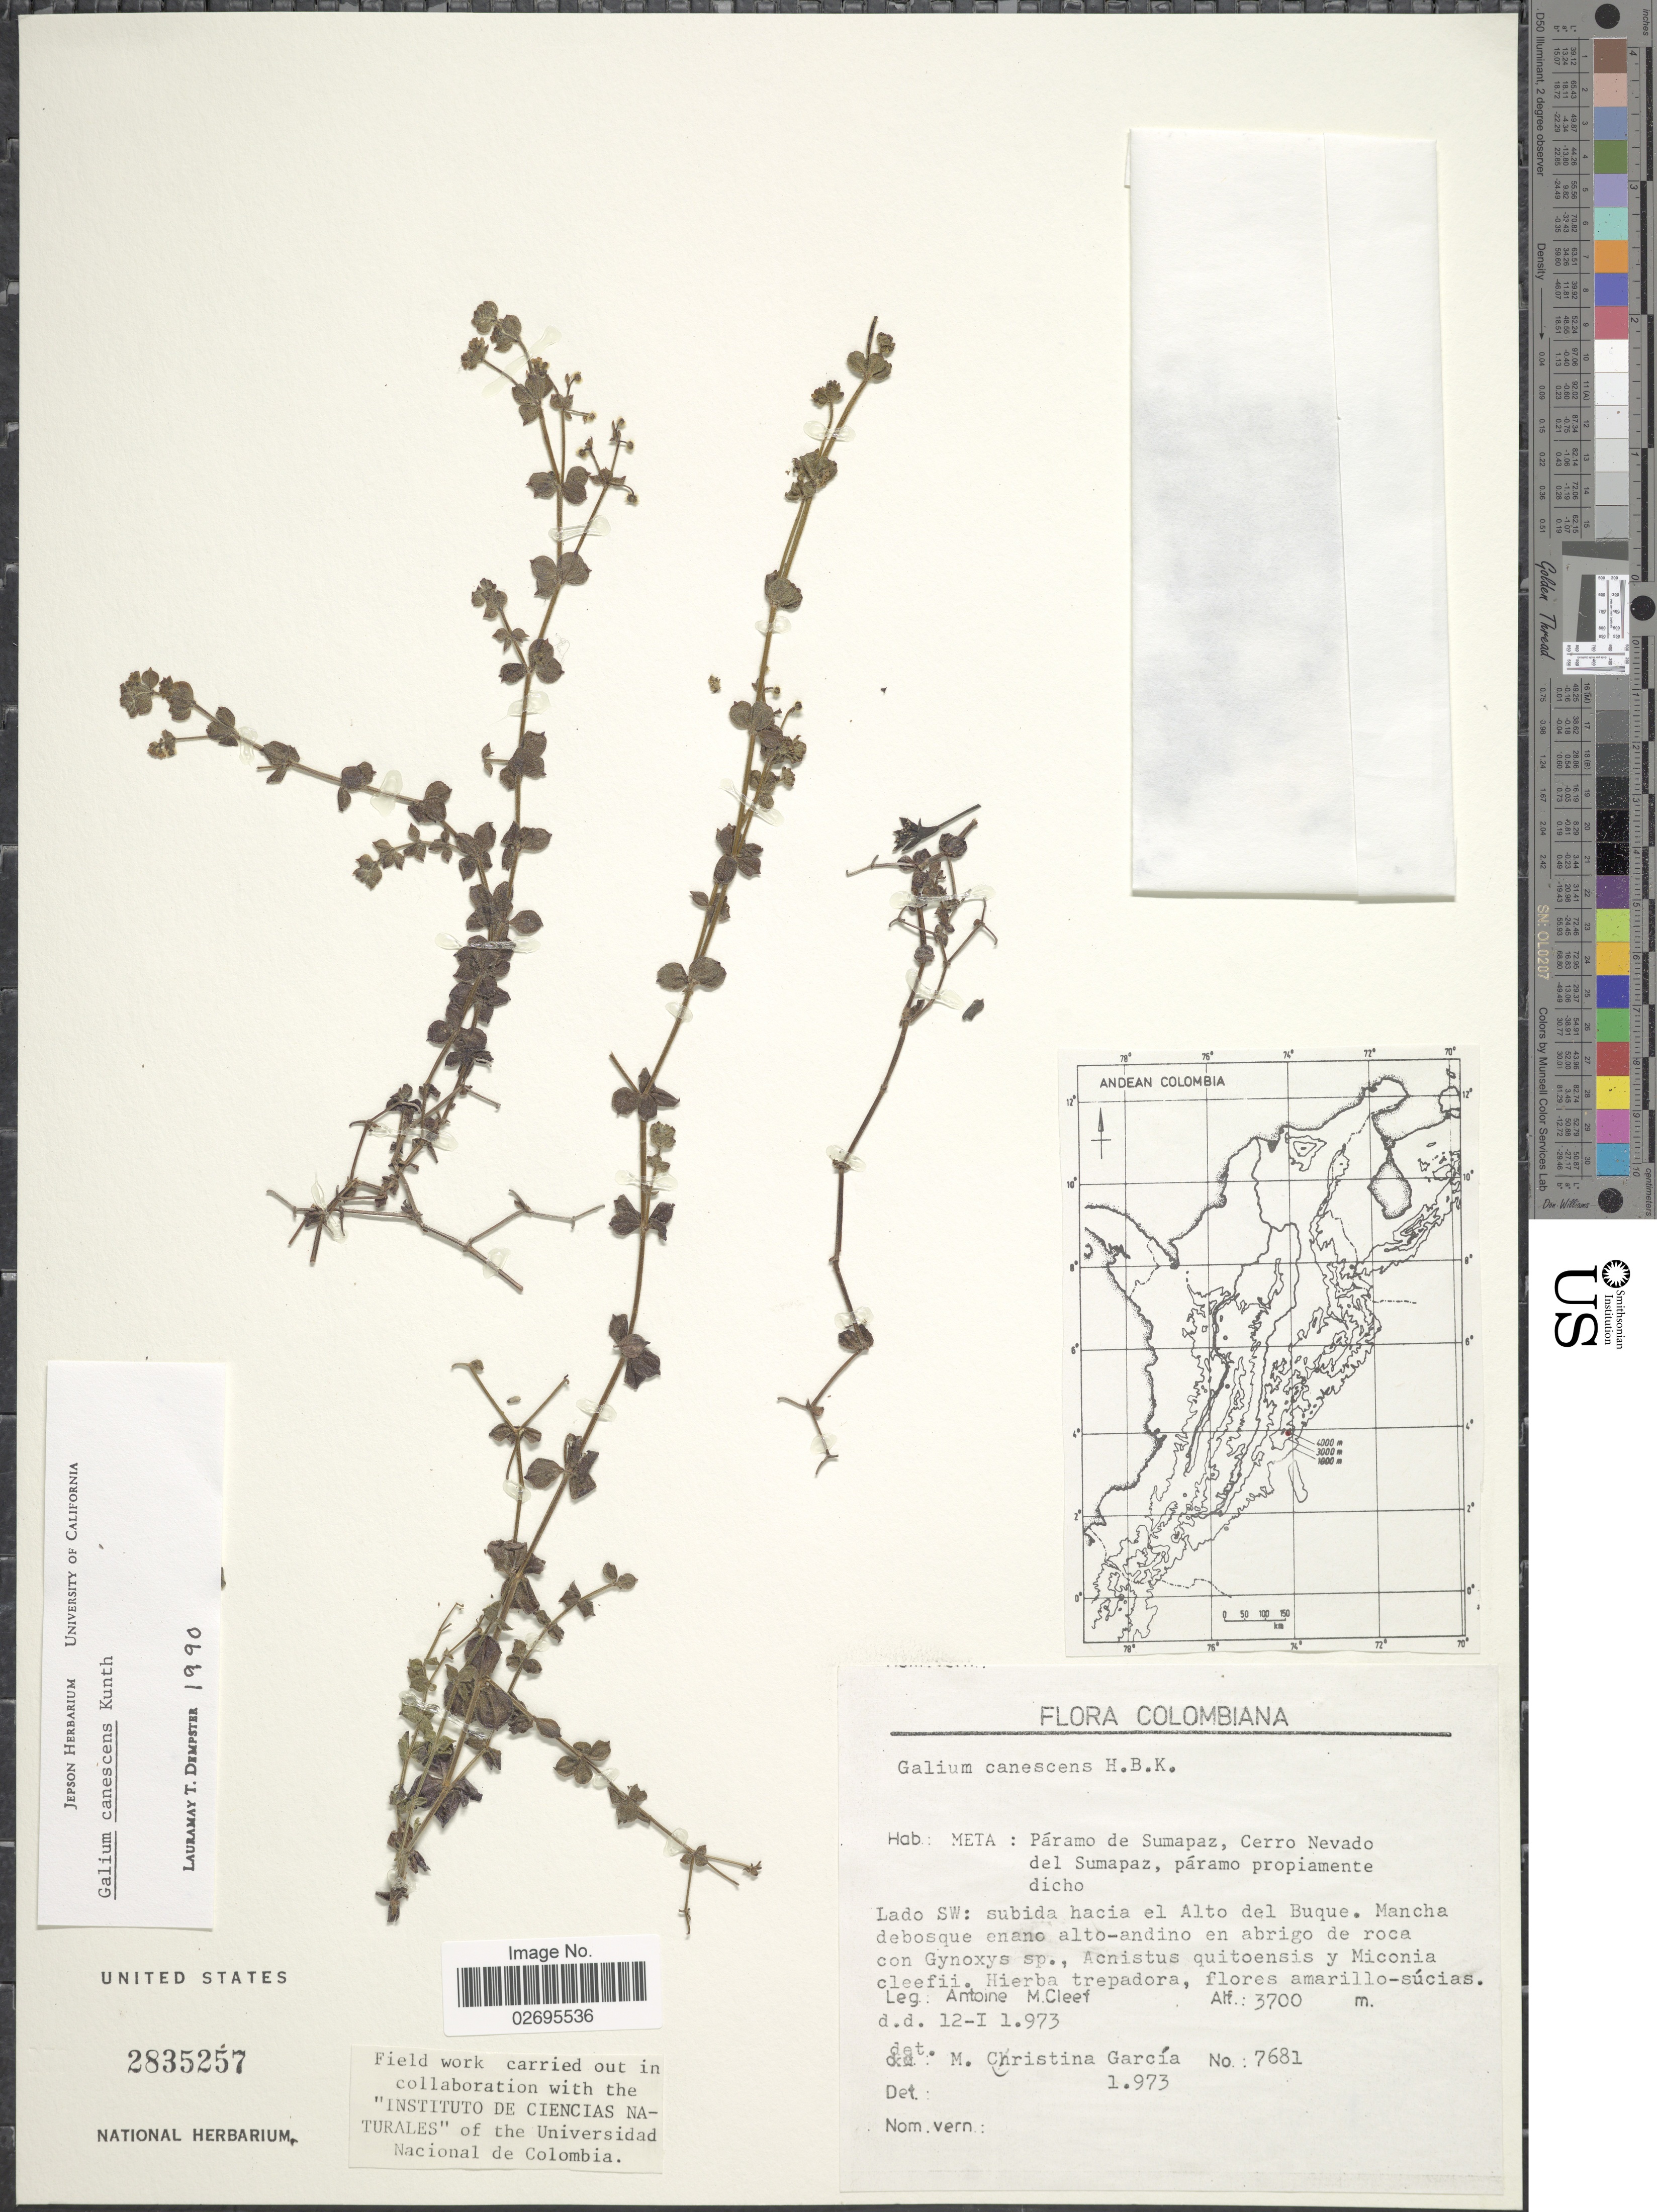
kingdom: Plantae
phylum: Tracheophyta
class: Magnoliopsida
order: Gentianales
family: Rubiaceae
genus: Galium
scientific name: Galium canescens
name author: Kunth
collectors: A. M. Cleef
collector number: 7681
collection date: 1973-01-12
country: Colombia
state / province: Meta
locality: Páramo de Sumapaz, Cerro Nevado del Sumapaz, páramo propiamente dicho. Lado SW: subida hacia el Alto del Buque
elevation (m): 3700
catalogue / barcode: US 2835257